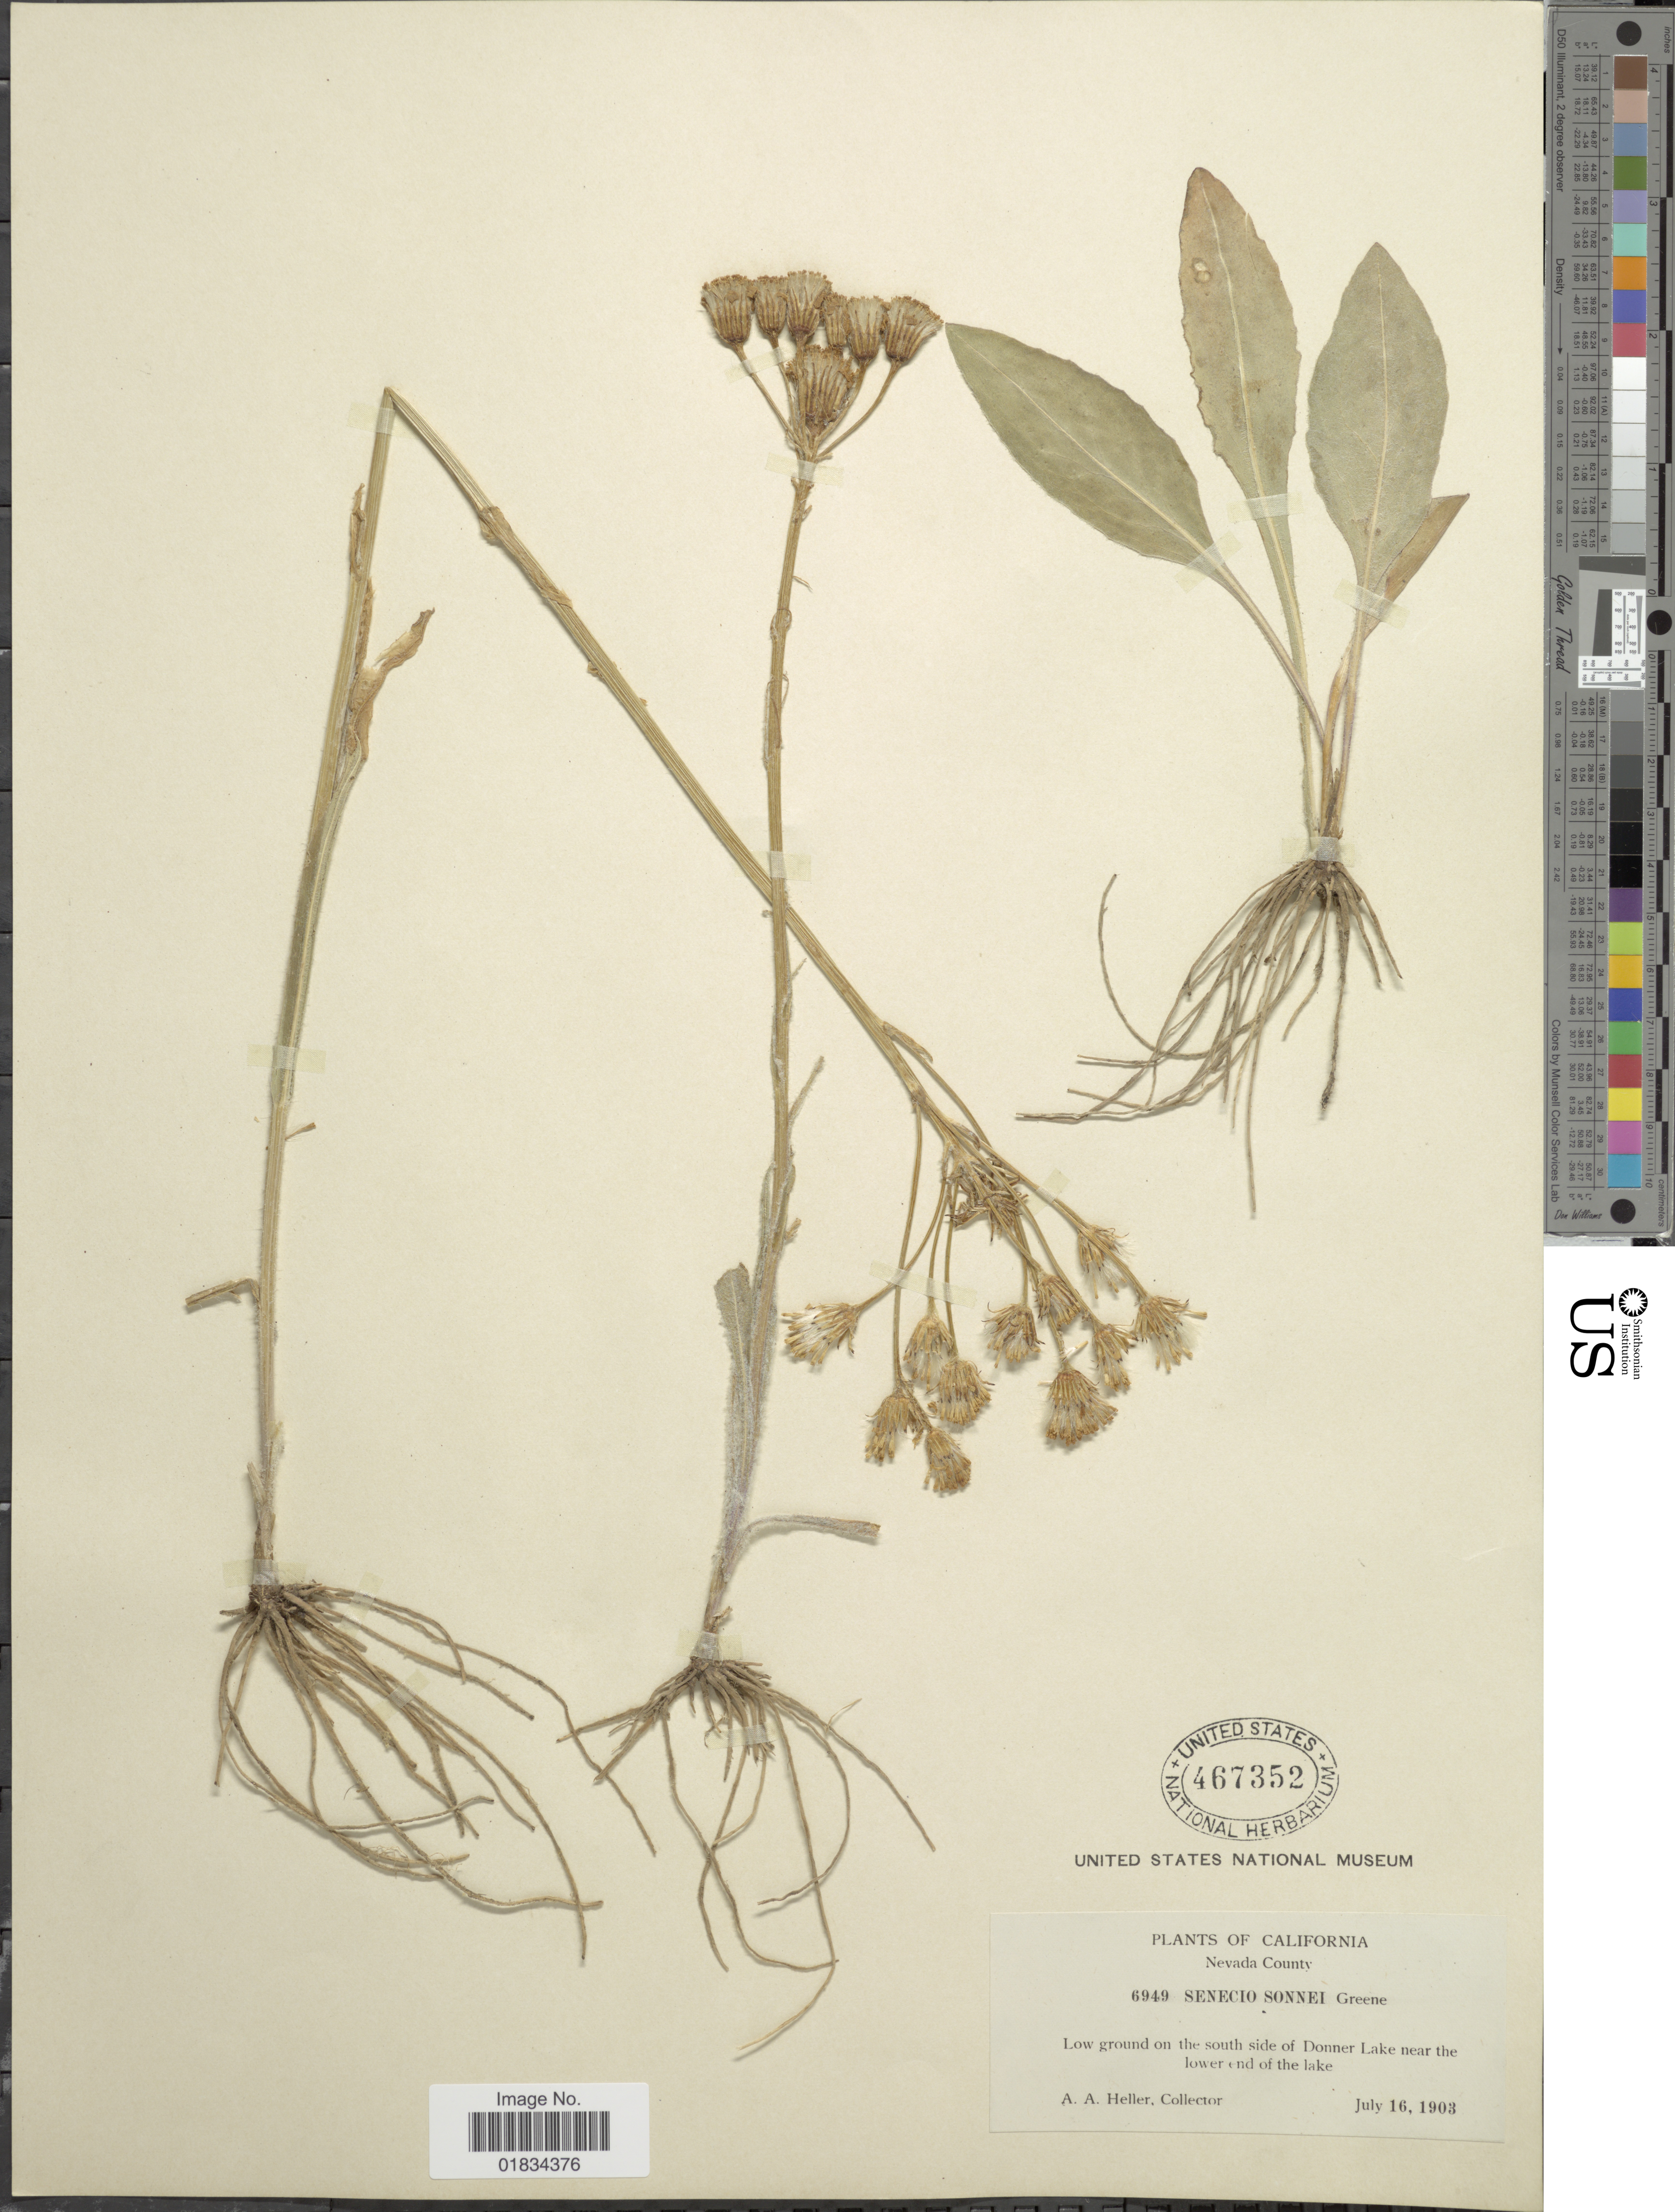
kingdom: Plantae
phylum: Tracheophyta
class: Magnoliopsida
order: Asterales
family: Asteraceae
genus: Senecio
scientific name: Senecio integerrimus var. major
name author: (A. Gray) Cronq.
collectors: A. A. Heller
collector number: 6949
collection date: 1903-07-16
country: United States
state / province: California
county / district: Nevada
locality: Nevada County, on the south side of Donner Lake near the lower end of the lake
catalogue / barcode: US 467352